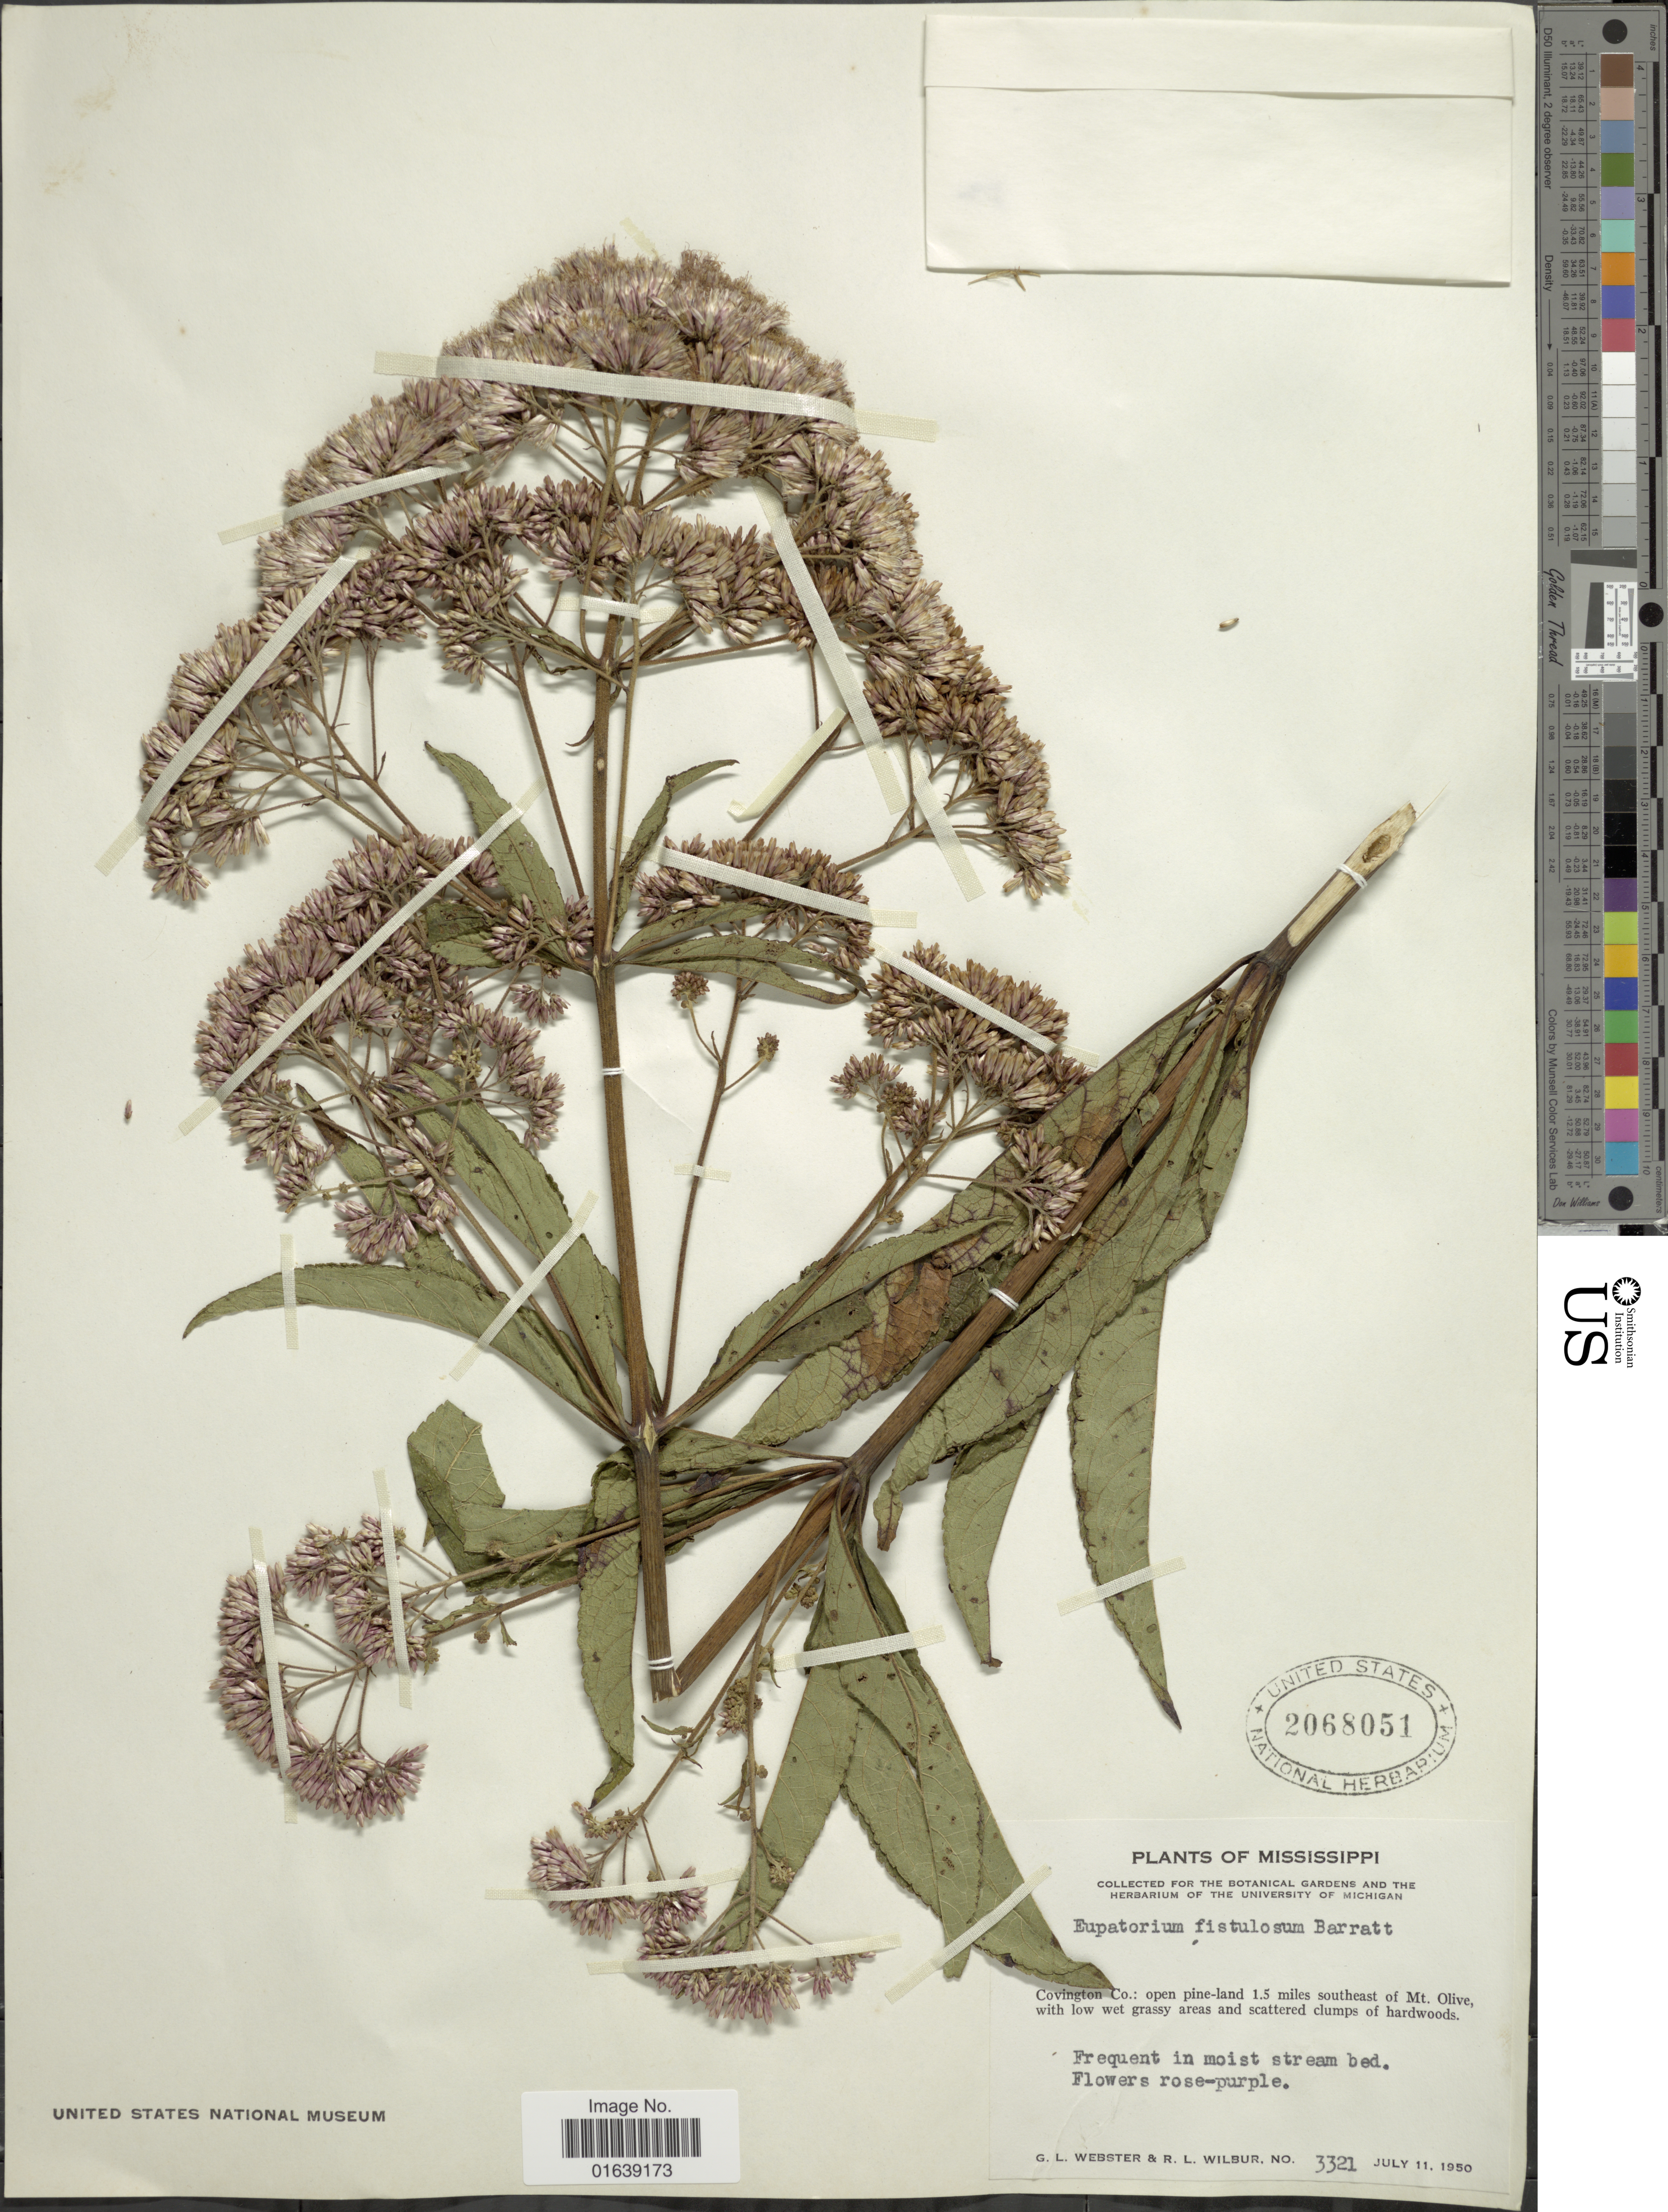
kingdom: Plantae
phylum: Tracheophyta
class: Magnoliopsida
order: Asterales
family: Asteraceae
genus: Eupatorium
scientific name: Eupatorium fistulosum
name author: Barratt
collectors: G. L. Webster & R. L. Wilbur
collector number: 3321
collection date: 1950-11-11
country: United States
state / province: Mississippi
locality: South Carolina. Covington Co.: open pine-land 1.5 miles southeast of Mt, Olive, with low wet grassy areas and scattered clumps of hardwoods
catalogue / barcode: US 2068051